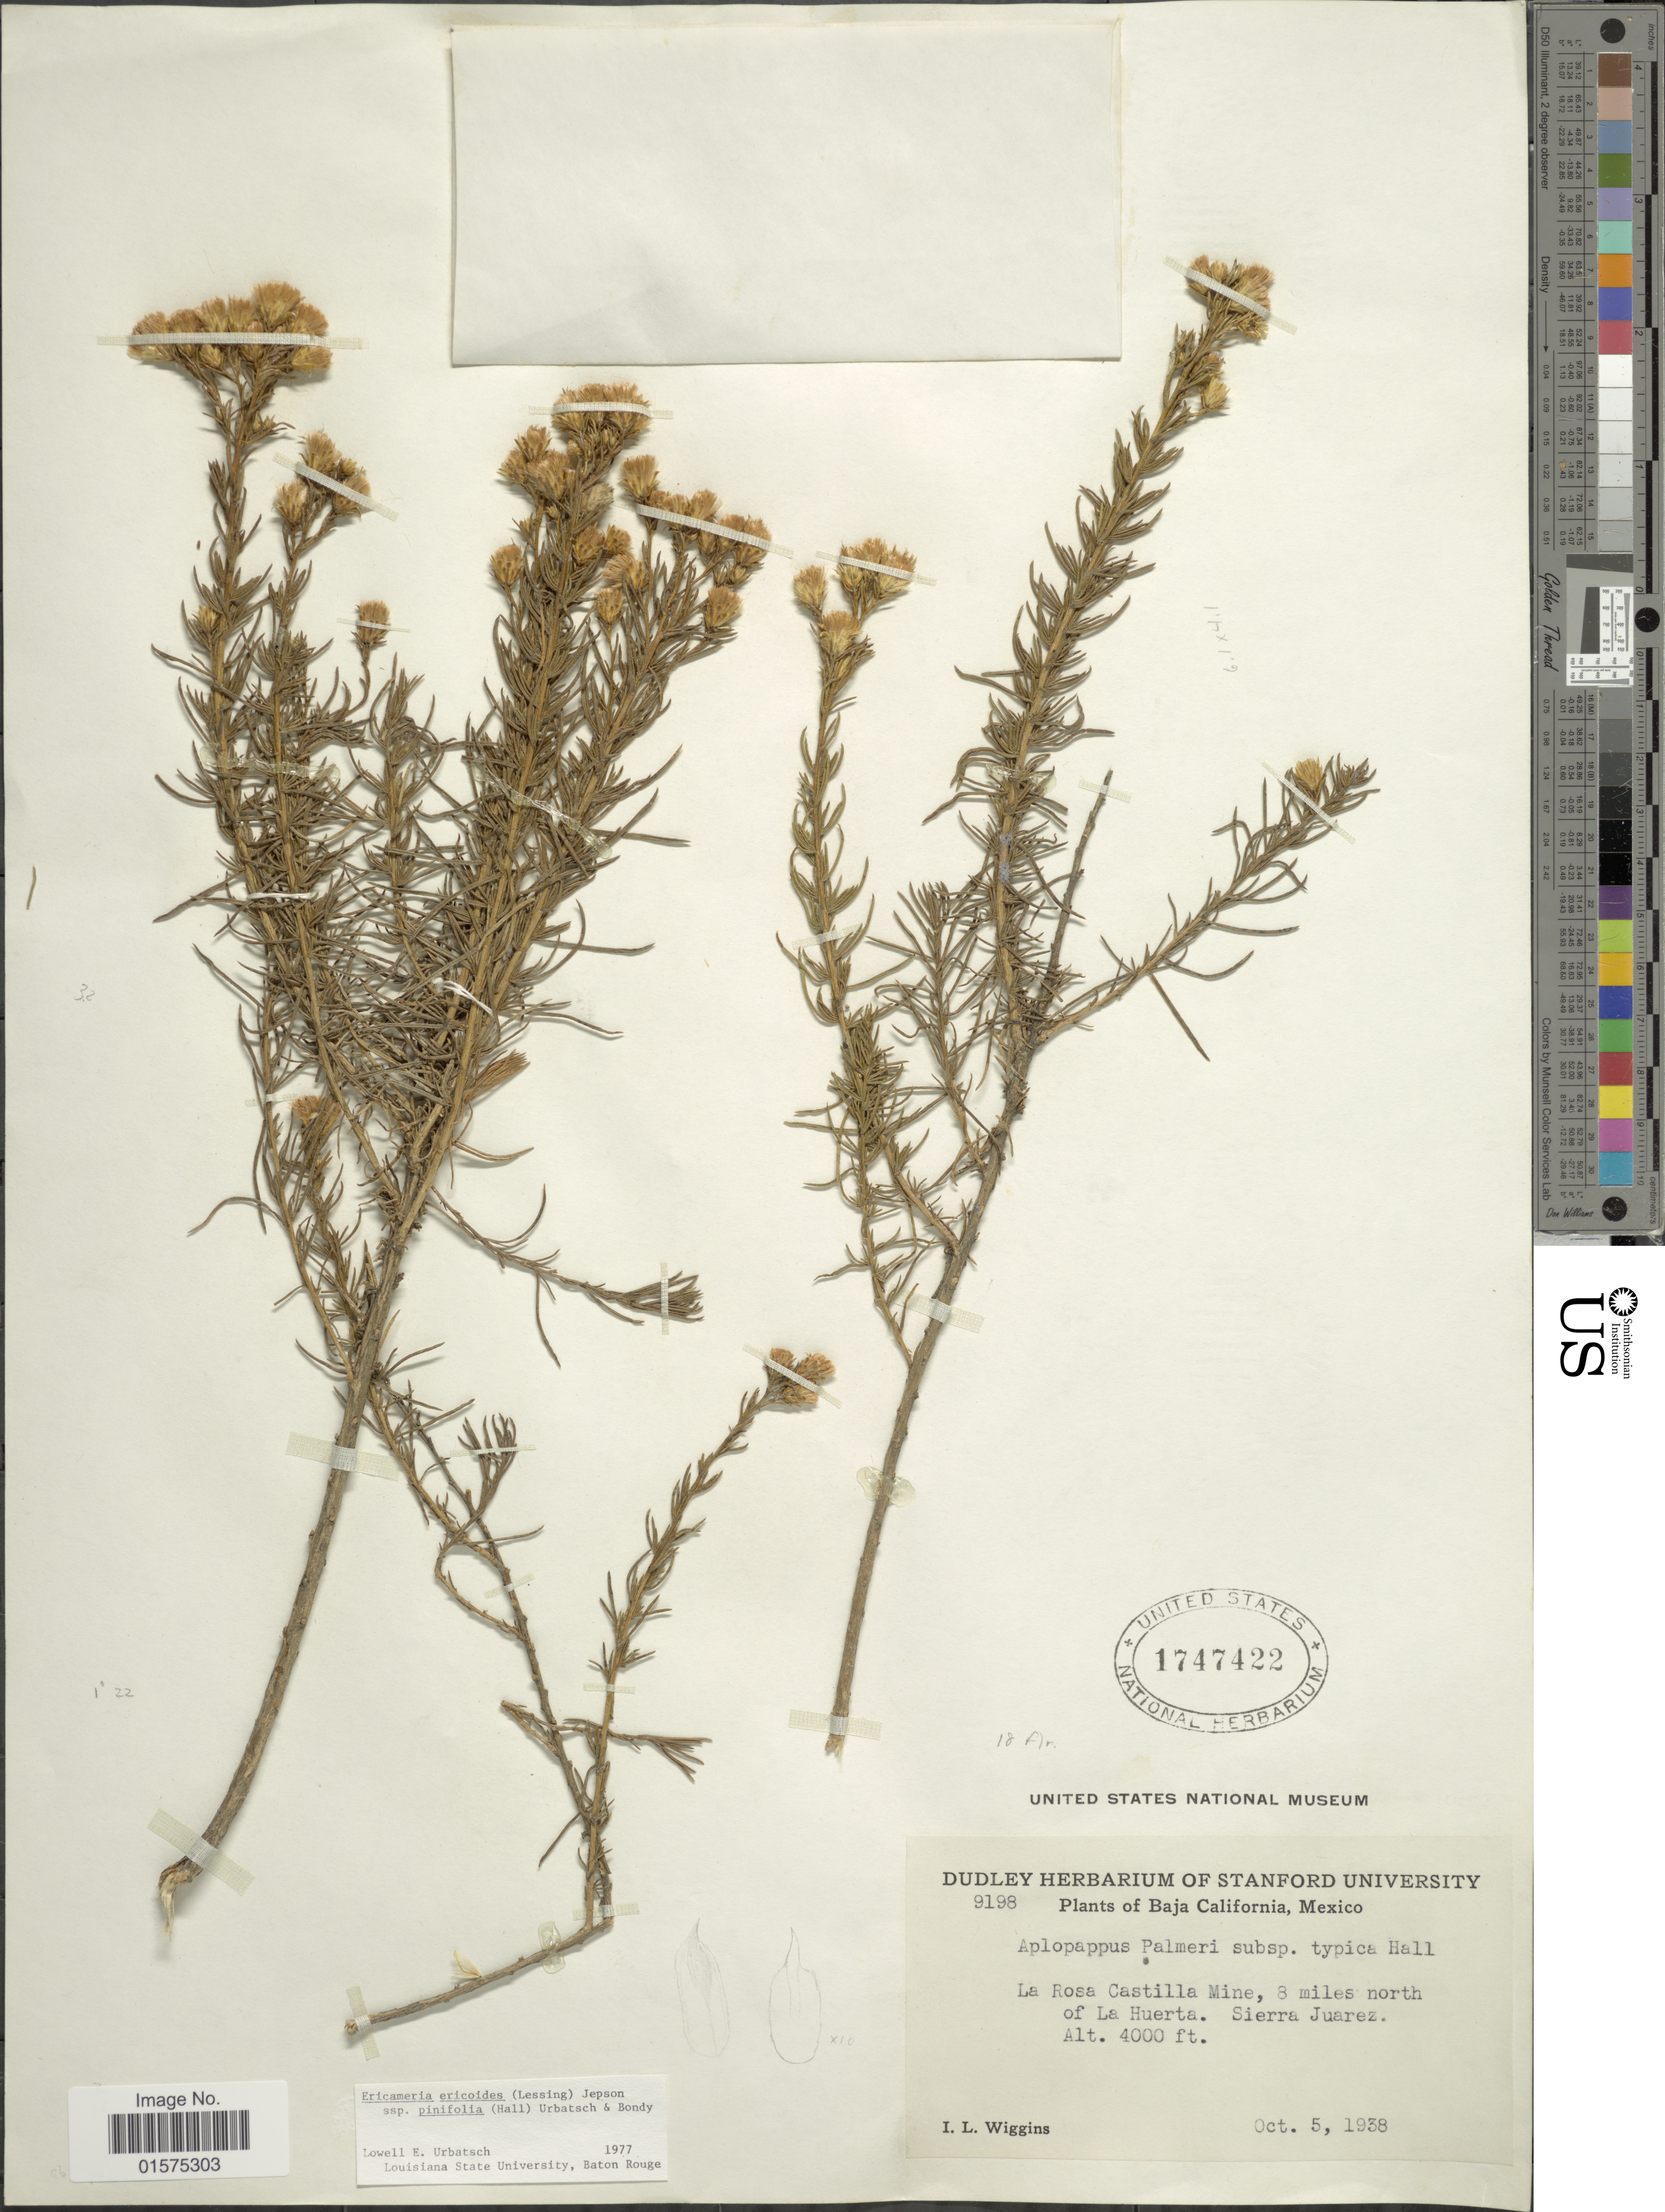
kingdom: Plantae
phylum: Tracheophyta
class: Magnoliopsida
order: Asterales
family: Asteraceae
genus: Ericameria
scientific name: Ericameria pinifolia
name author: (A. Gray) Hall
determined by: Urbatsch, Lowell E., Curator (LSU), Louisiana State University (UNITED STATES)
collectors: I. L. Wiggins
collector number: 9198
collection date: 1938-10-05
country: Mexico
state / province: Baja California Sur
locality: La Rosa Castilla Mine, 8 miles north of La Huerta. Sierra Juarez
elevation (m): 1219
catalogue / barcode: US 1747422